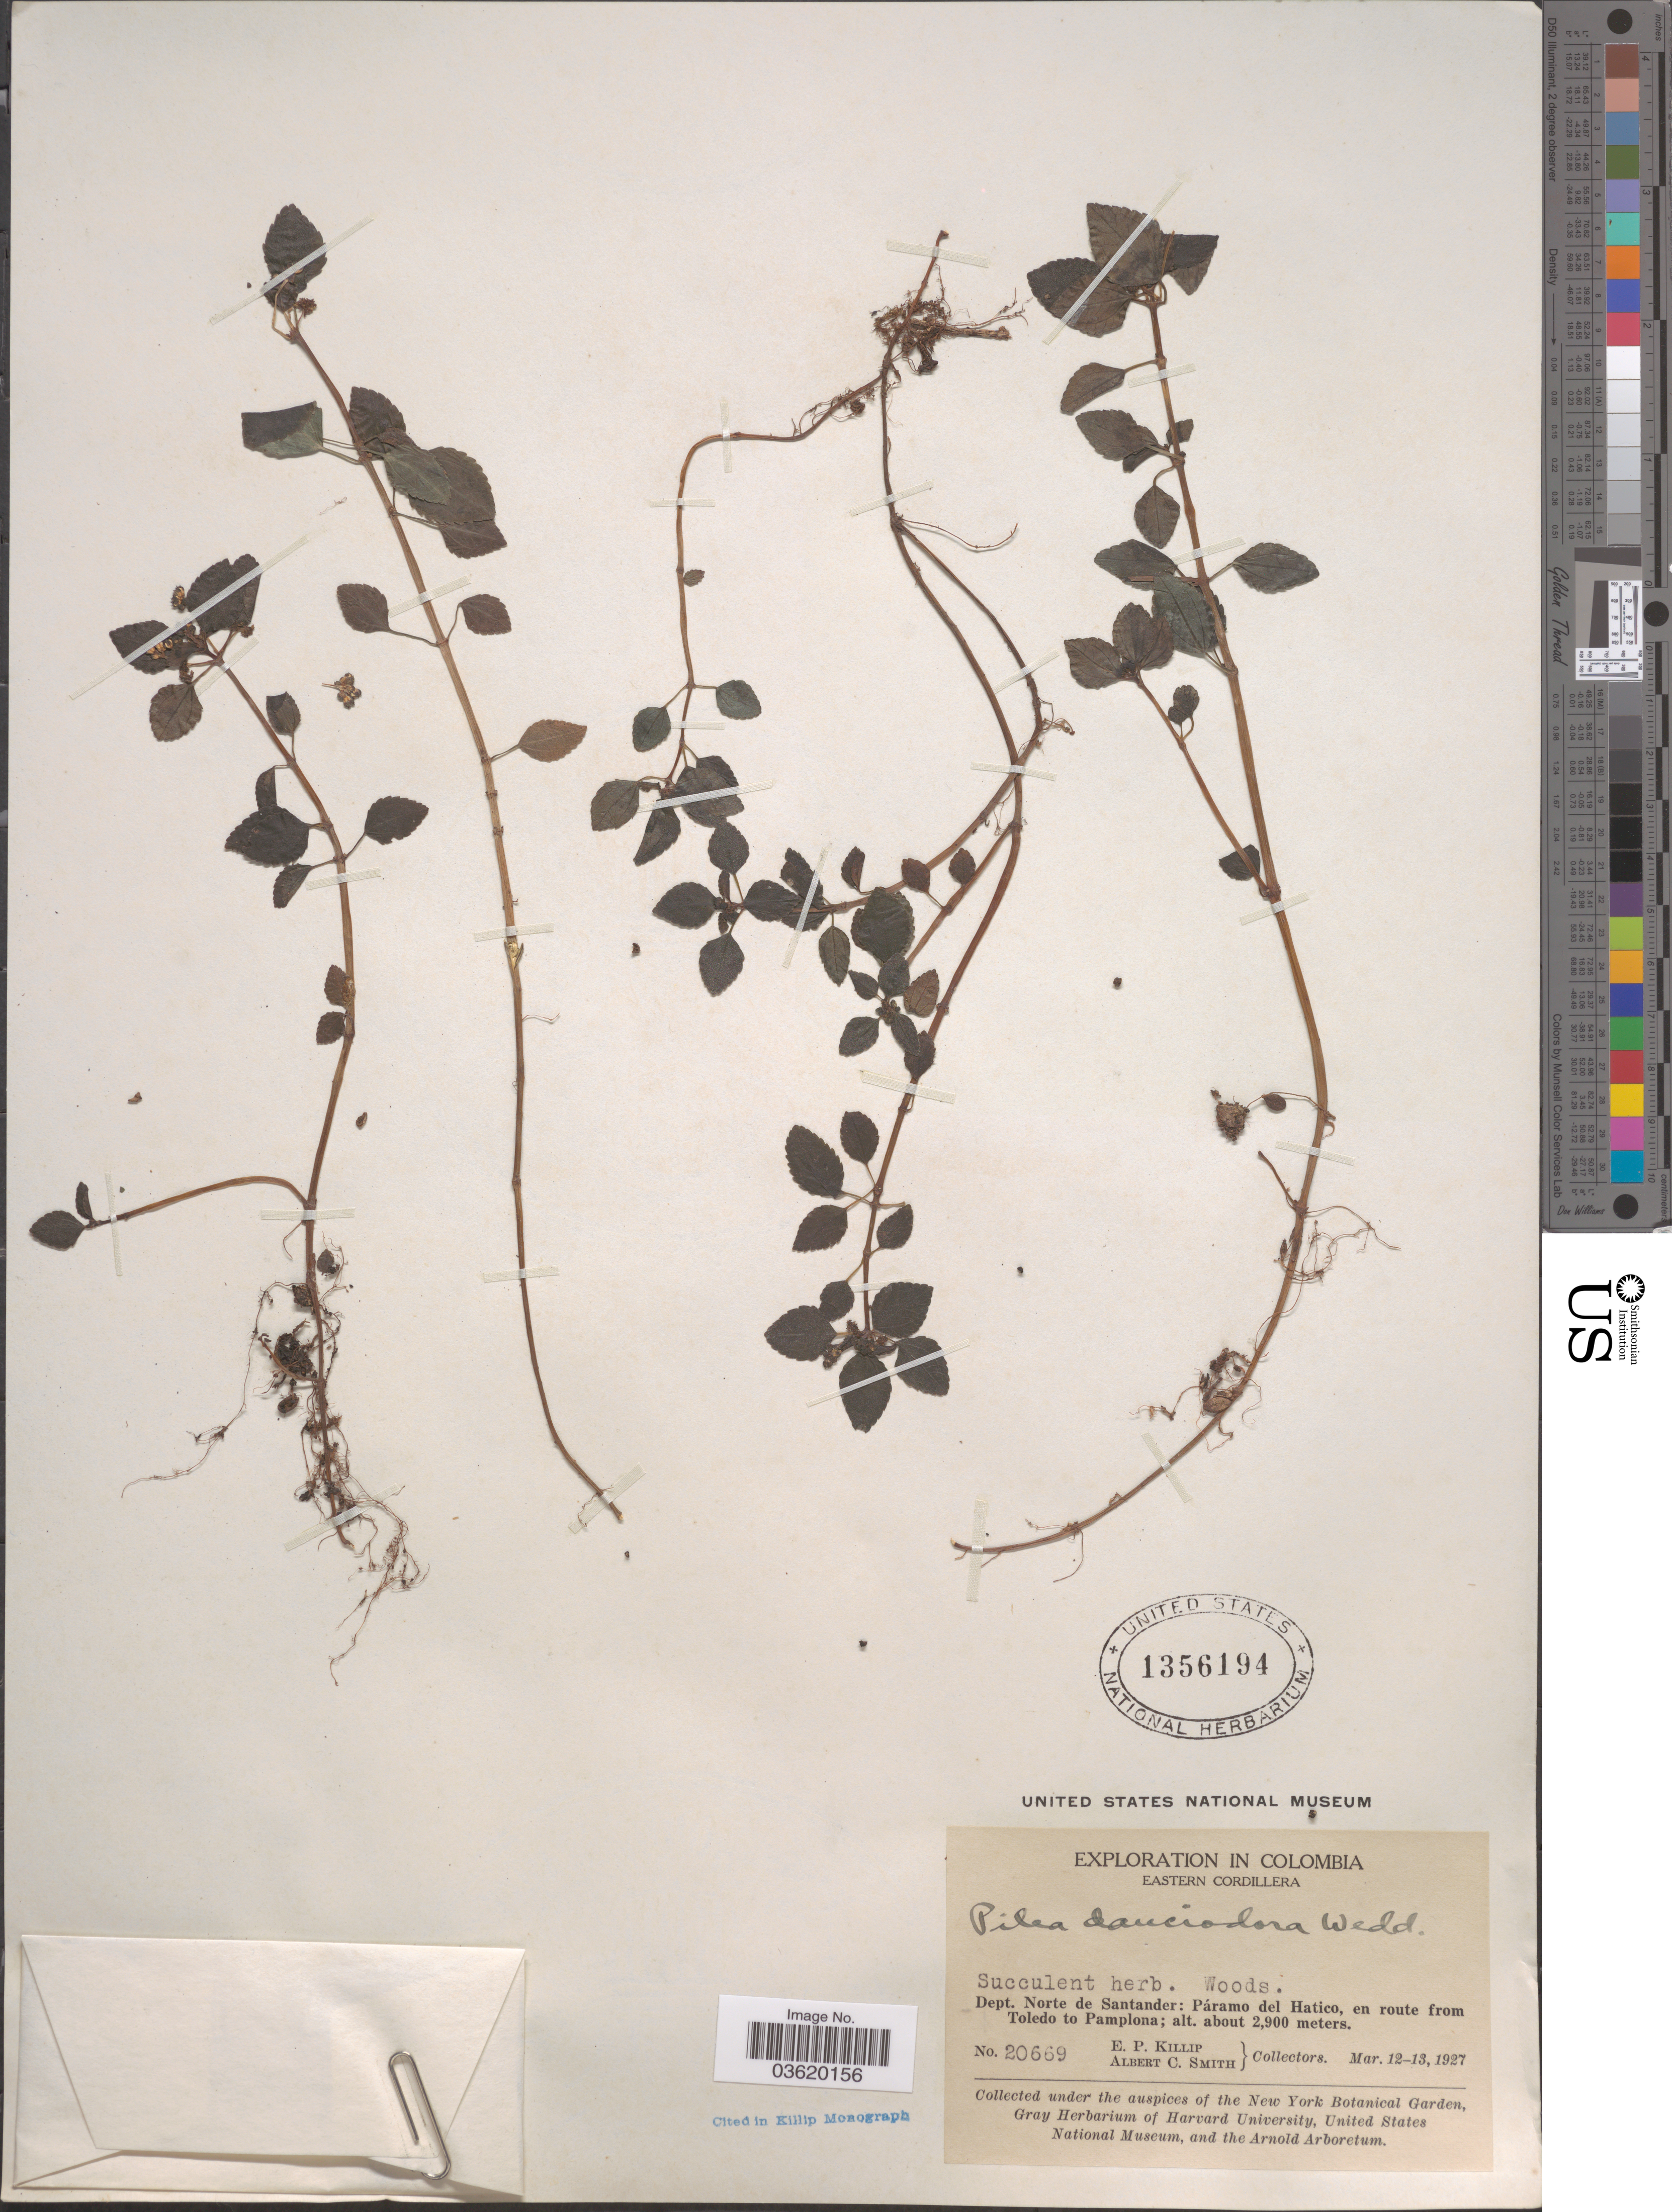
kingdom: Plantae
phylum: Tracheophyta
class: Magnoliopsida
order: Rosales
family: Urticaceae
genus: Pilea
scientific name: Pilea dauciodora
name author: Pav. ex Wedd.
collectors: E. P. Killip & A. C. Smith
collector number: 20669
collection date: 1927-03-12/1927-03-13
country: Colombia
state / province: Norte de Santander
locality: Eastern Cordillera. Dept. Norte de Santander: Páramo del Hatico, en route from Toledo to Pamplona.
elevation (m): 2900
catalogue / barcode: US 1356194